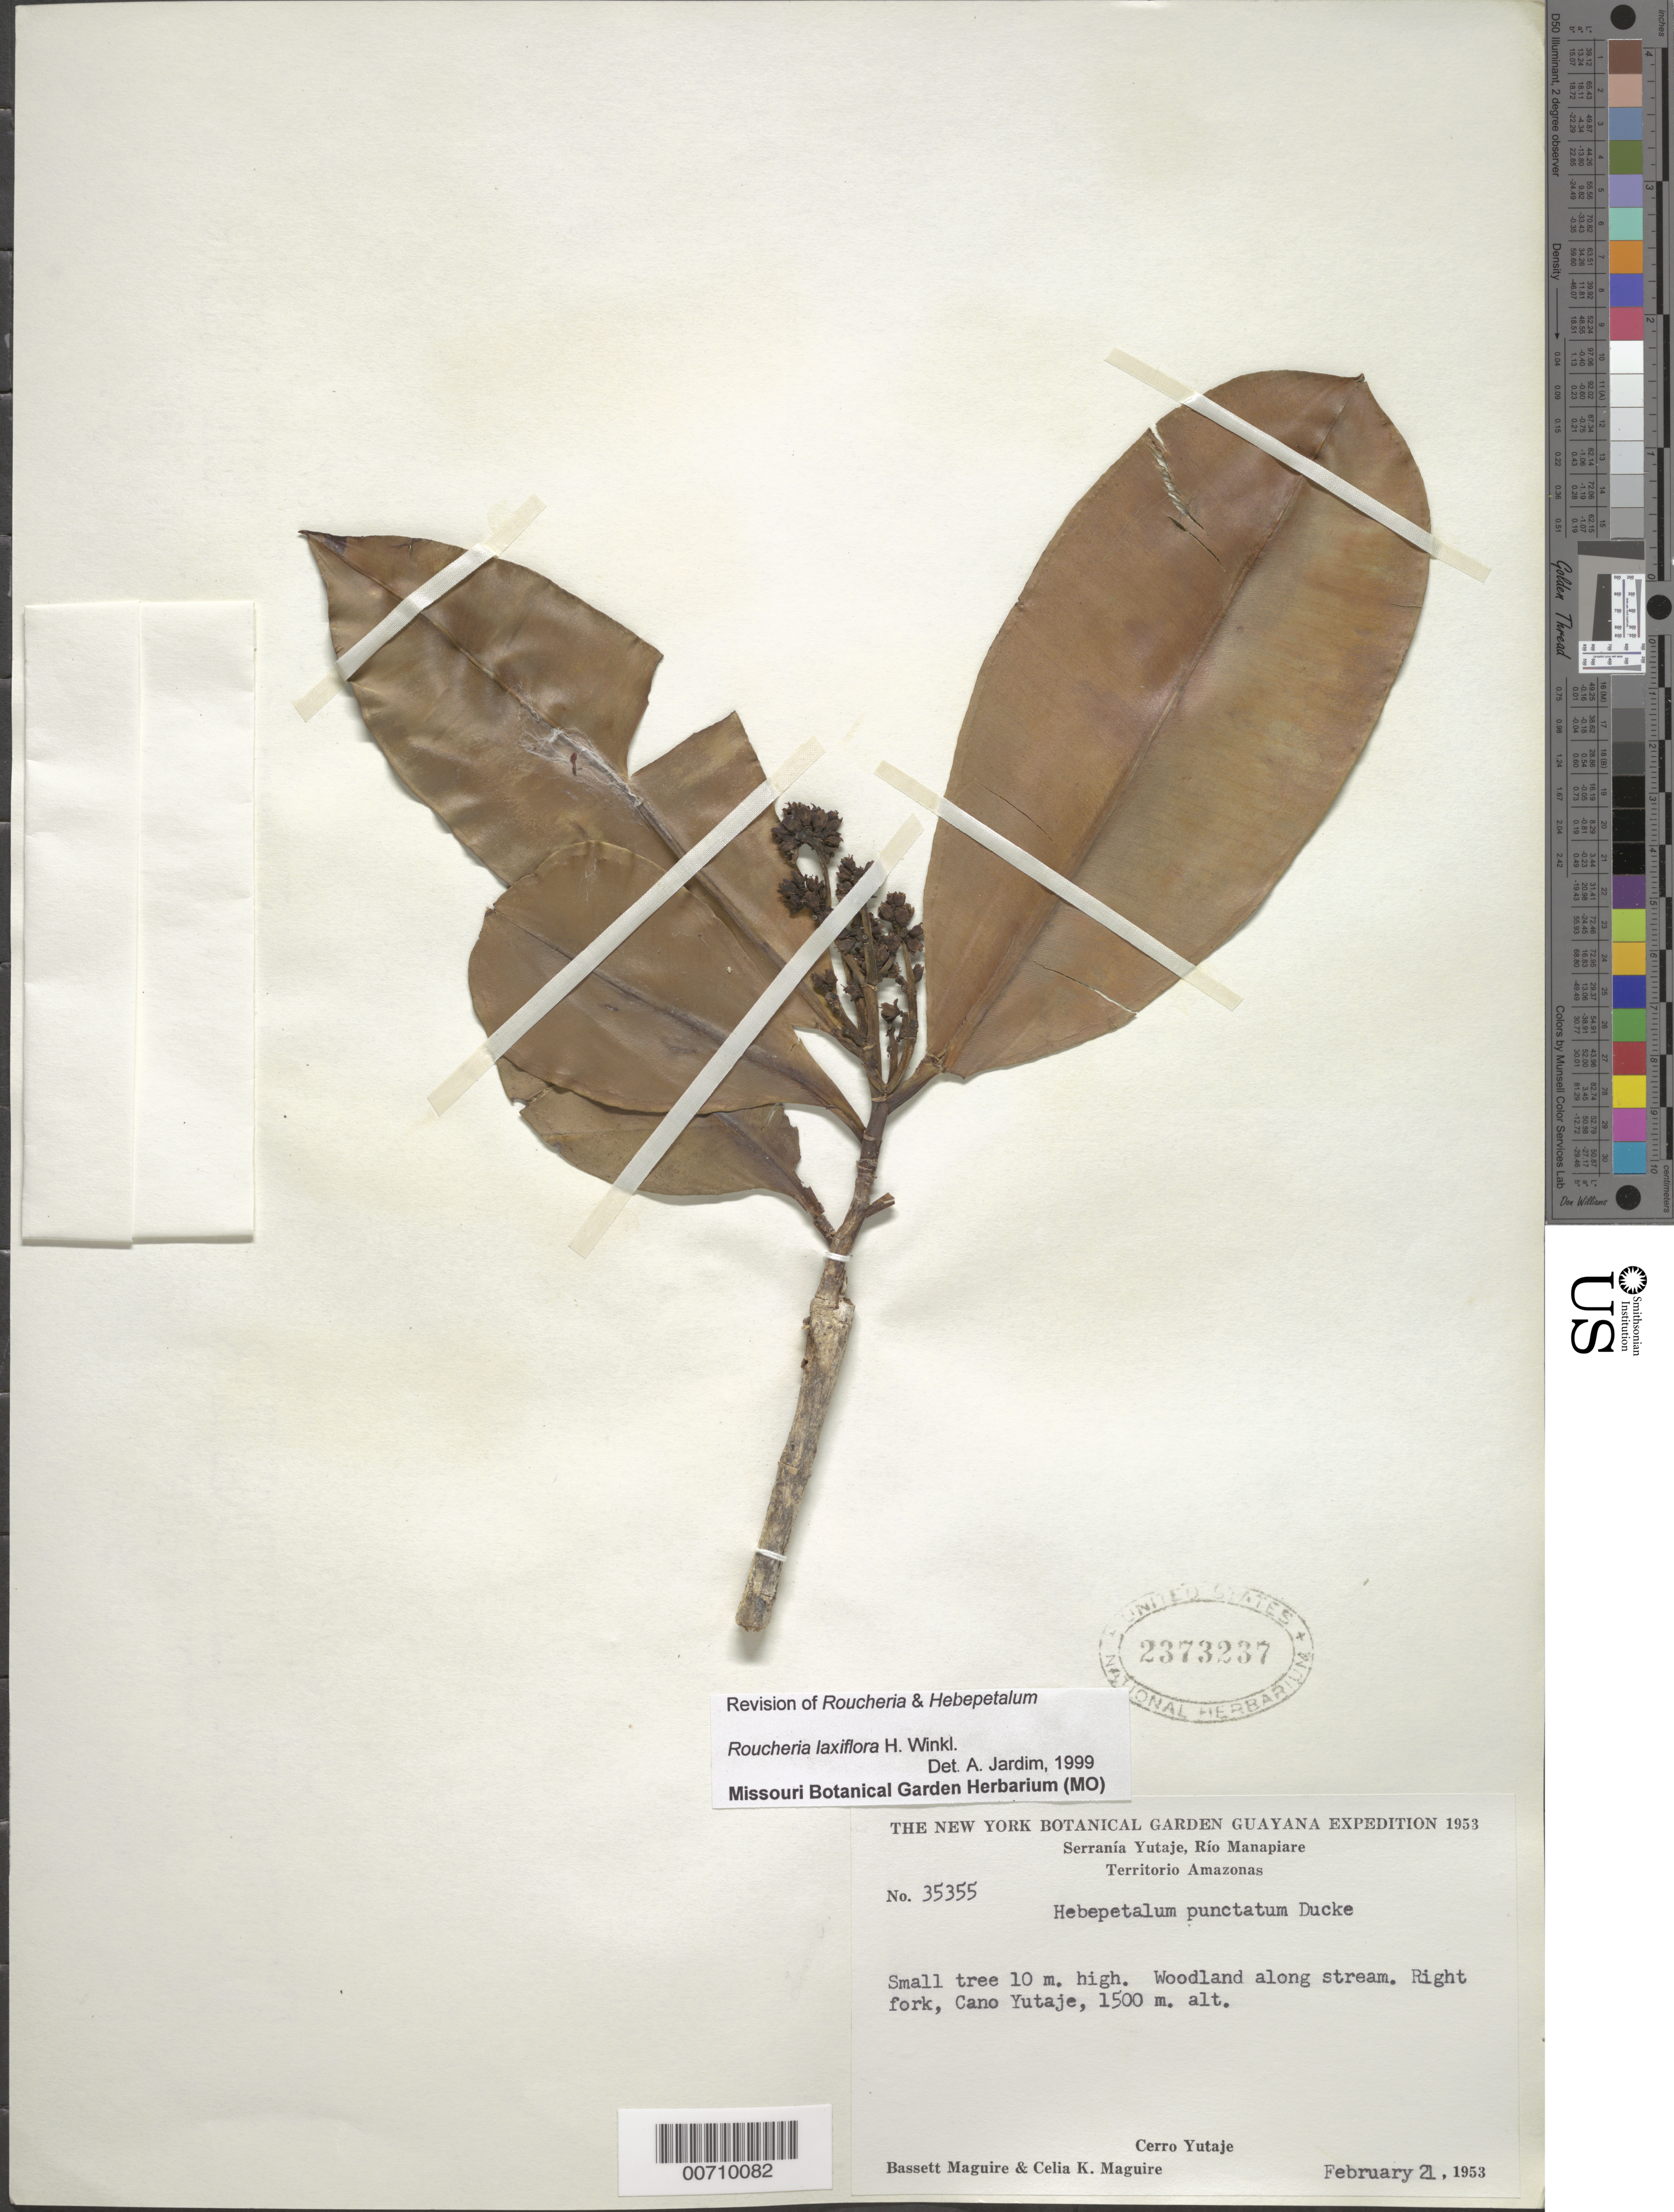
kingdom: Plantae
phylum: Tracheophyta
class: Magnoliopsida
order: Malpighiales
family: Linaceae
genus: Roucheria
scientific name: Roucheria laxiflora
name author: H. Winkl.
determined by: Jardim, A.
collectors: B. Maguire & C. K. Maguire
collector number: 35355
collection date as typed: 21-Feb-53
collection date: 1953-02-21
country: Venezuela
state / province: Amazonas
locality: Serranía Yutajé, Río Manapiare, Cerro Yutajé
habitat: Woodland along stream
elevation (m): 1500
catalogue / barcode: US 2373237